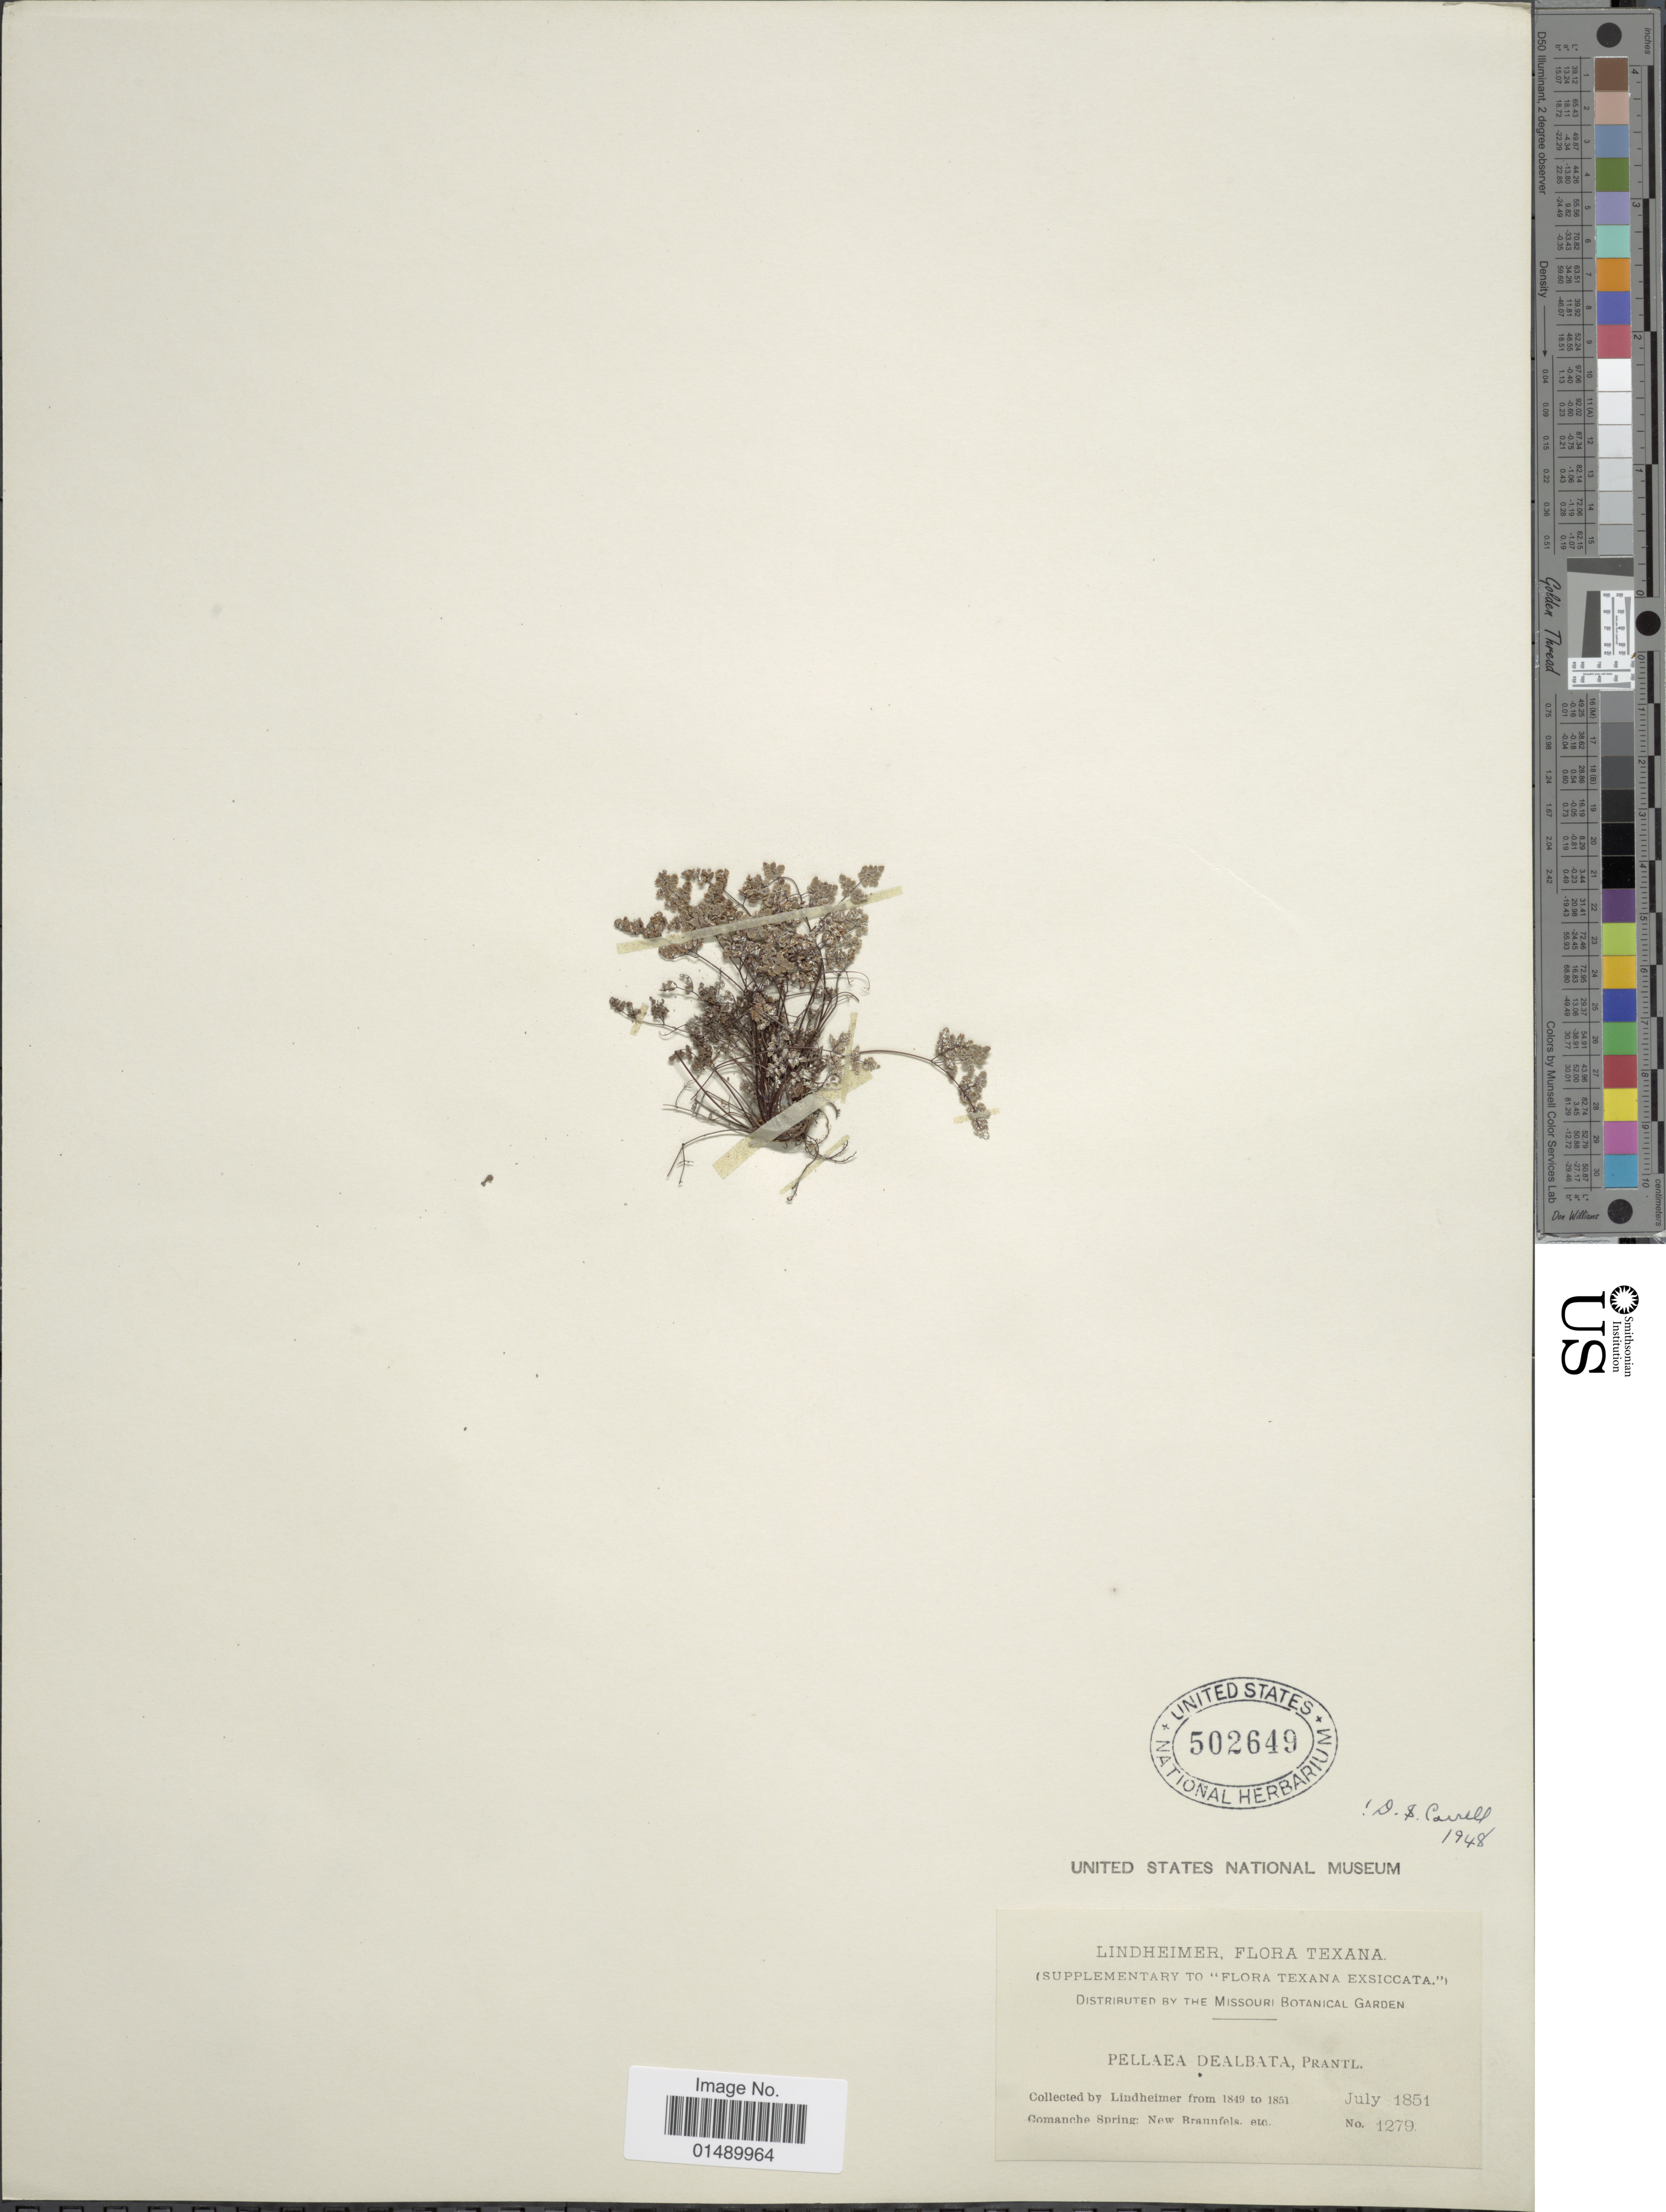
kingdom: Plantae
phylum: Tracheophyta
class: Polypodiopsida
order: Polypodiales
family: Pteridaceae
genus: Argyrochosma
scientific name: Argyrochosma dealbata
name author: (Pursh) Windham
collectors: -. Lindheimer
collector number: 1279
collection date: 1851-07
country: United States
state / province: Texas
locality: Texana, Comanche spring: New Braunfels.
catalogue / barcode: US 502649